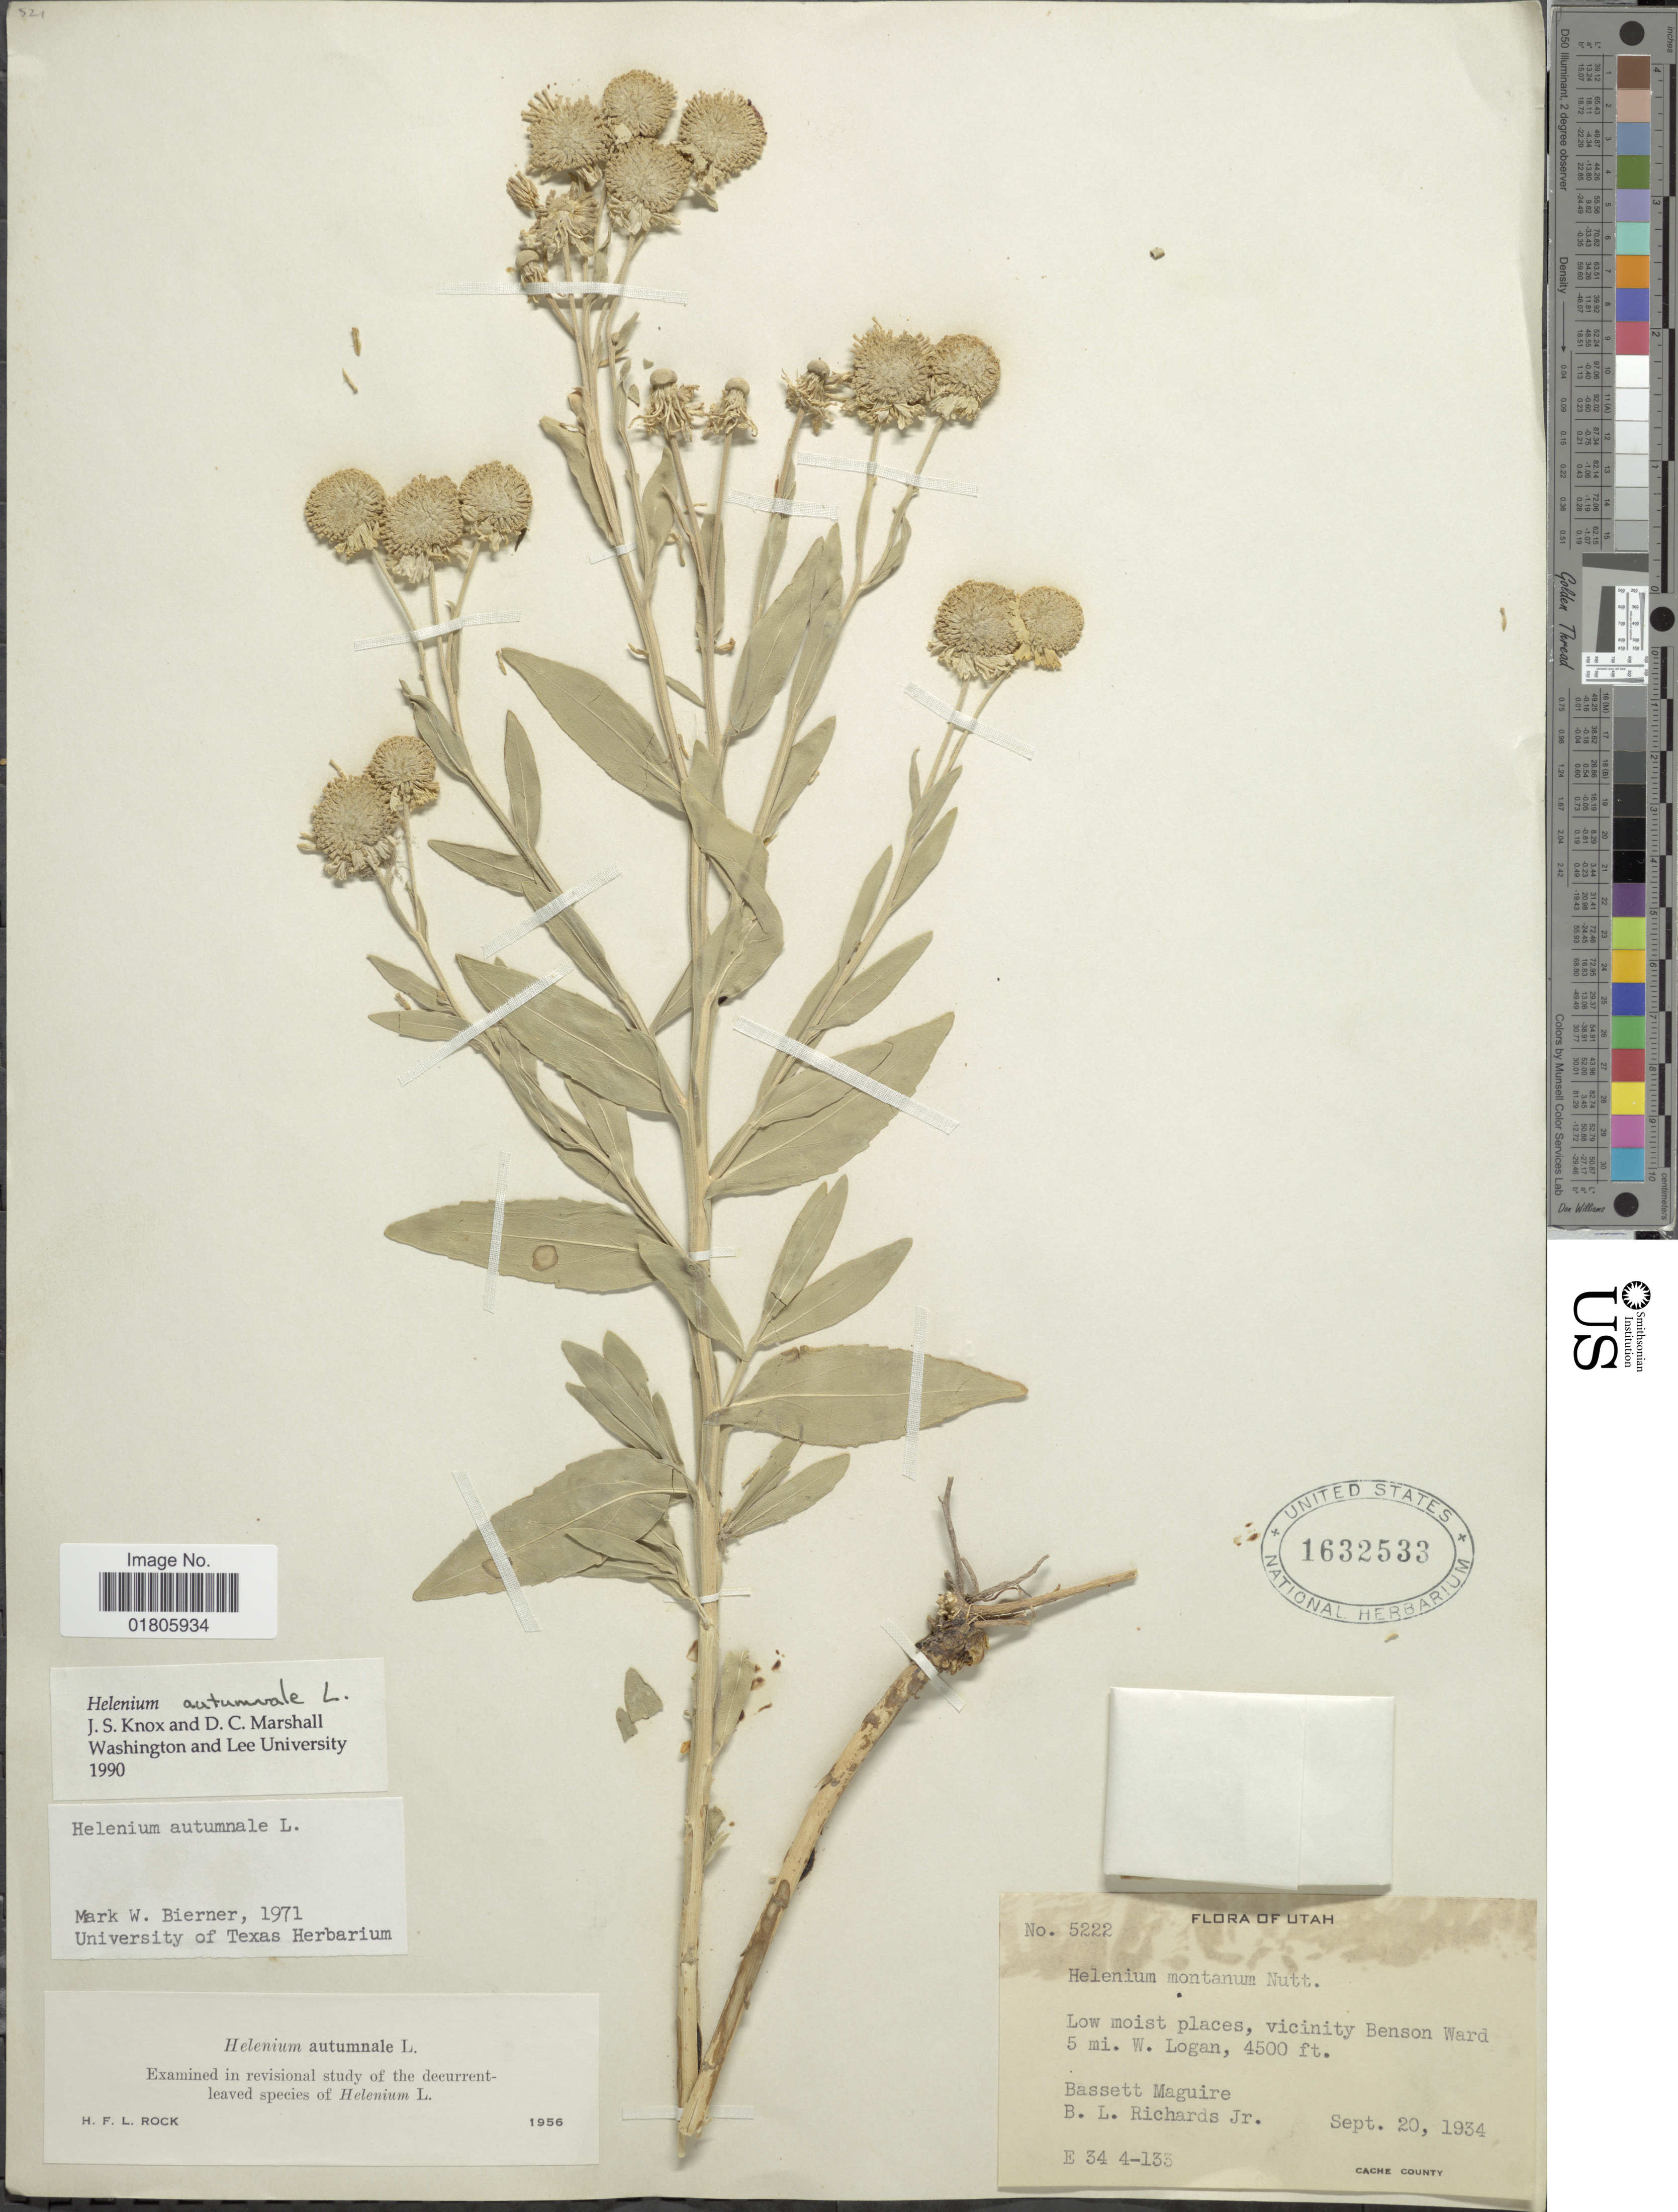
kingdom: Plantae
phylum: Tracheophyta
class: Magnoliopsida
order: Asterales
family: Asteraceae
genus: Helenium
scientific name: Helenium autumnale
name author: L.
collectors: B. Maguire & B. Richards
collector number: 5222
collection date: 1934-09-20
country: United States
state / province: Utah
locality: Vicinity Benson Ward 5 mi. W. Logan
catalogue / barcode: US 1632533